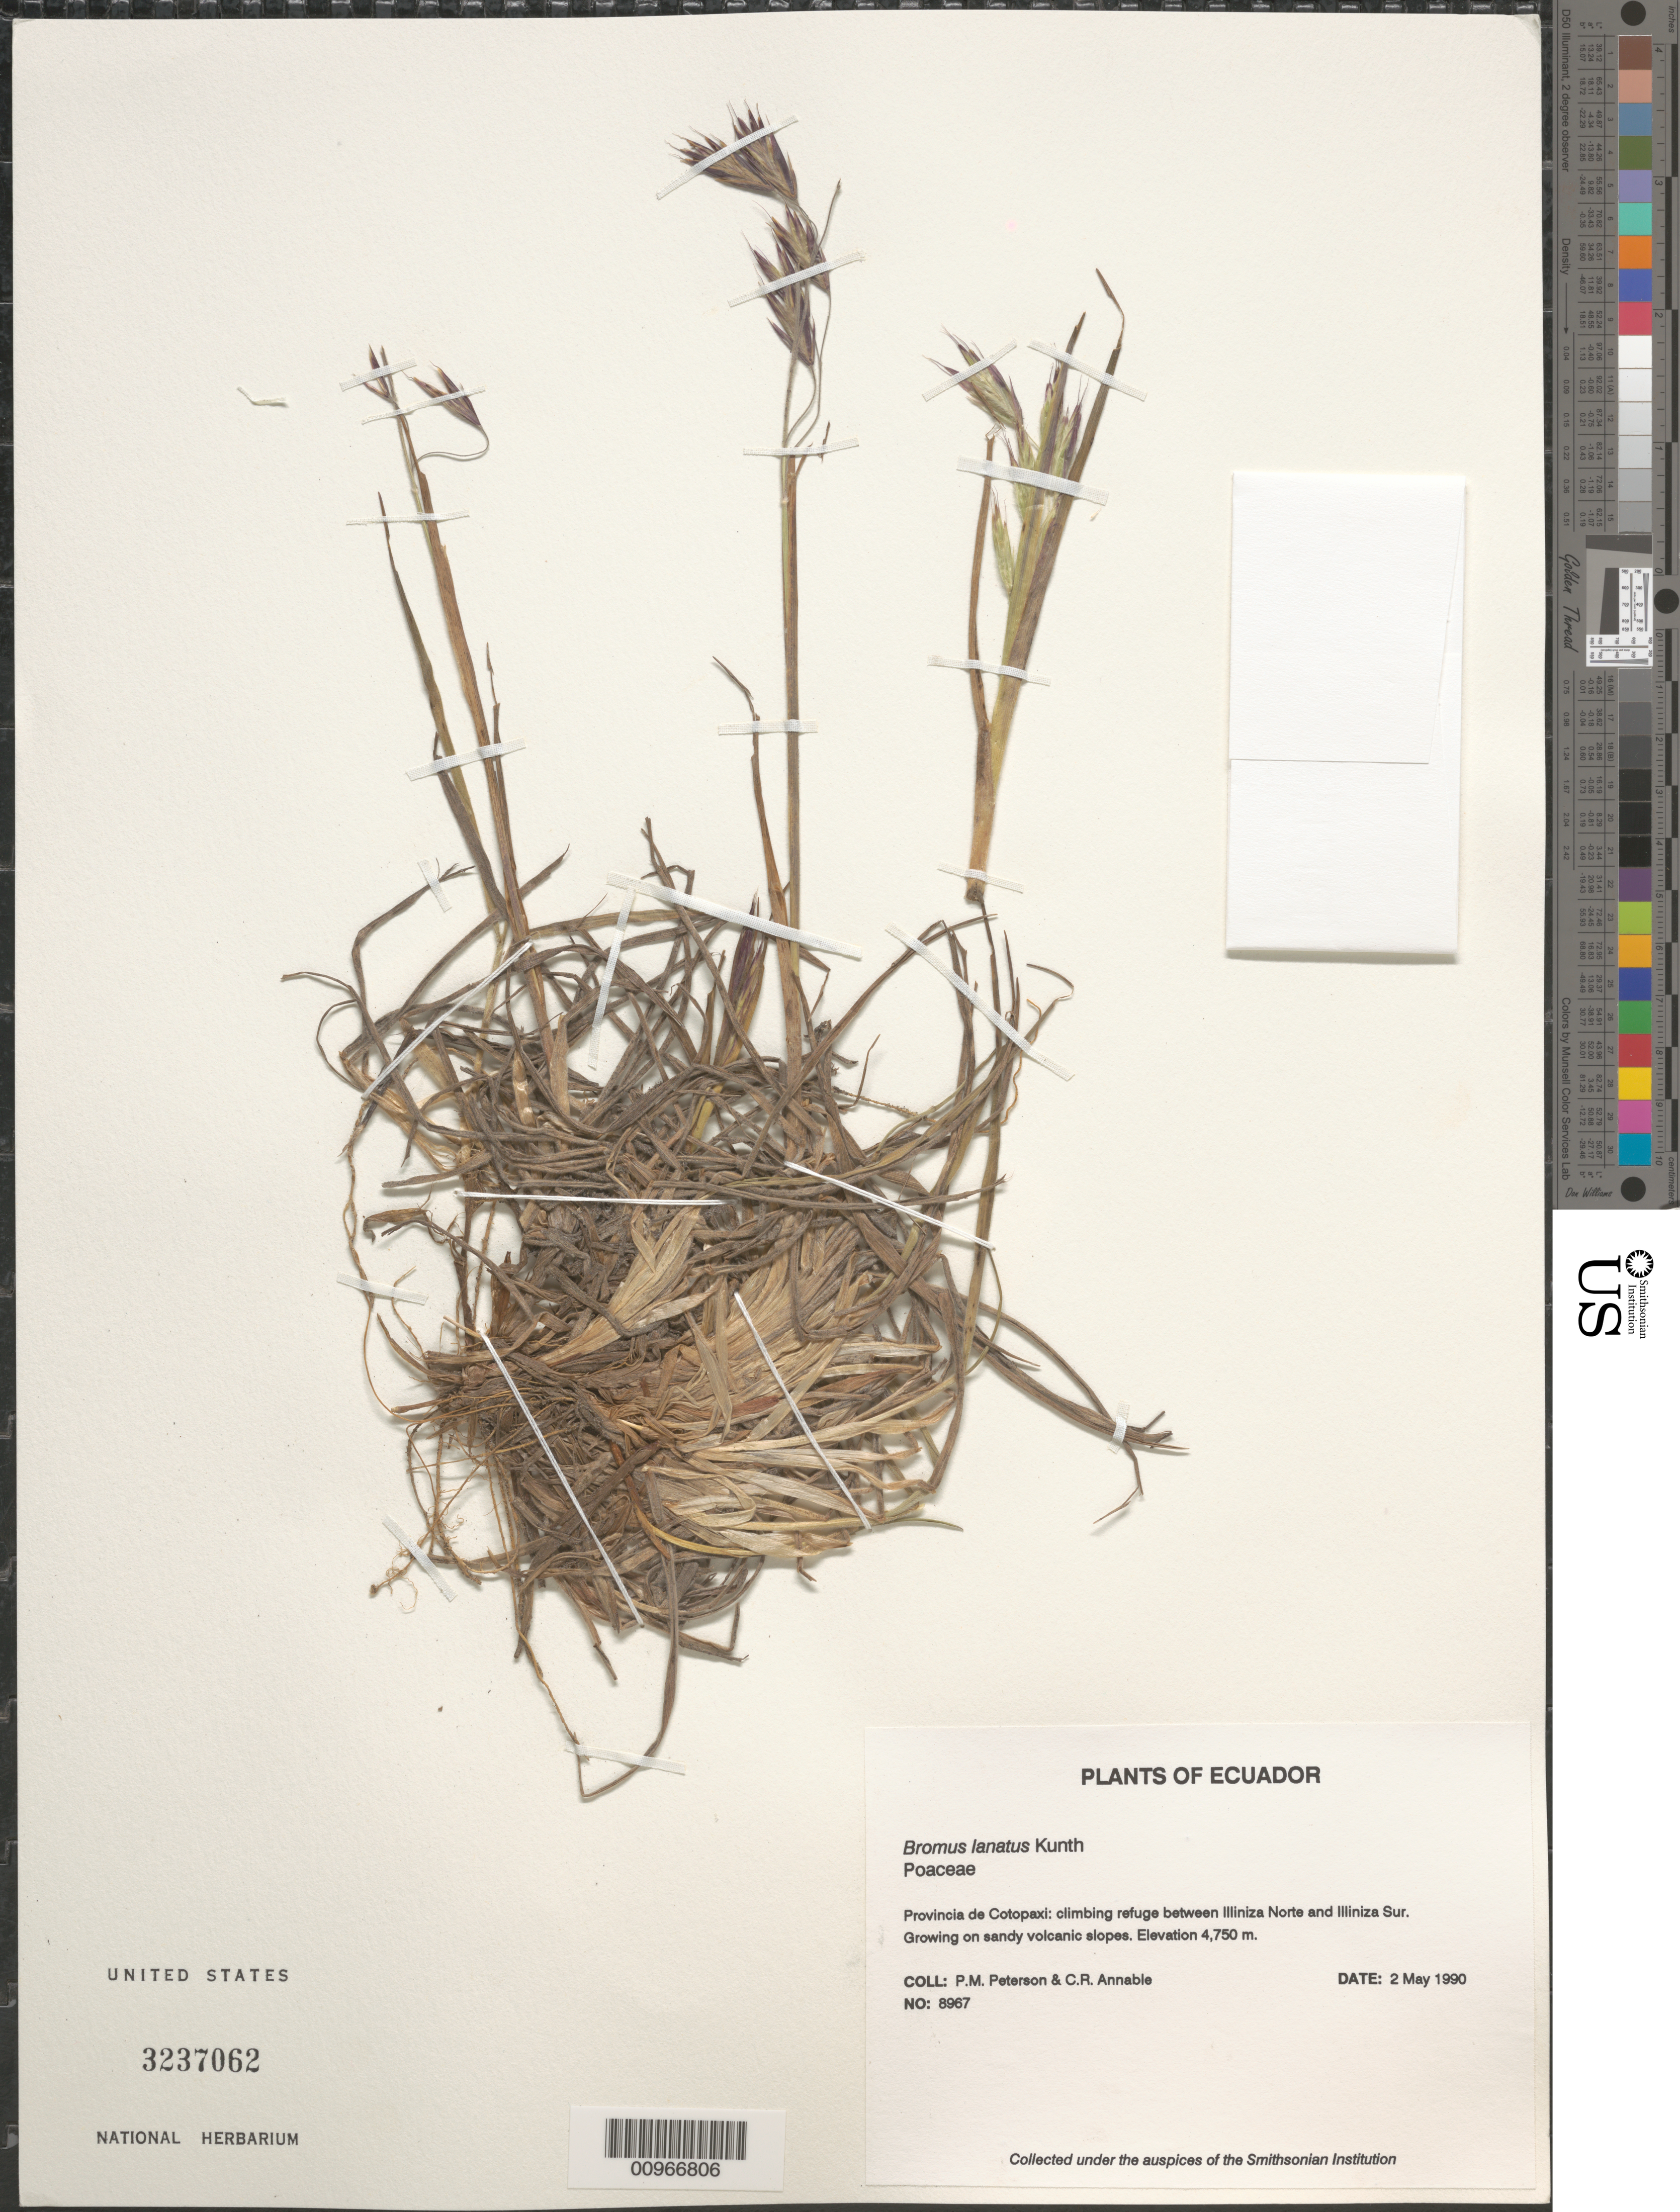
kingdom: Plantae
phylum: Tracheophyta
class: Liliopsida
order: Poales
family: Poaceae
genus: Bromus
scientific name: Bromus lanatus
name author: Kunth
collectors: P. M. Peterson & C. R. Annable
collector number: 08967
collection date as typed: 02 May 1990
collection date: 1990-05-02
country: Ecuador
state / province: Cotopaxi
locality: climbing refuge between Illiniza Norte and Illiniza Sur.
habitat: Growing on sandy volcanic slopes.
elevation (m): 4750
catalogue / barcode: US 3237062